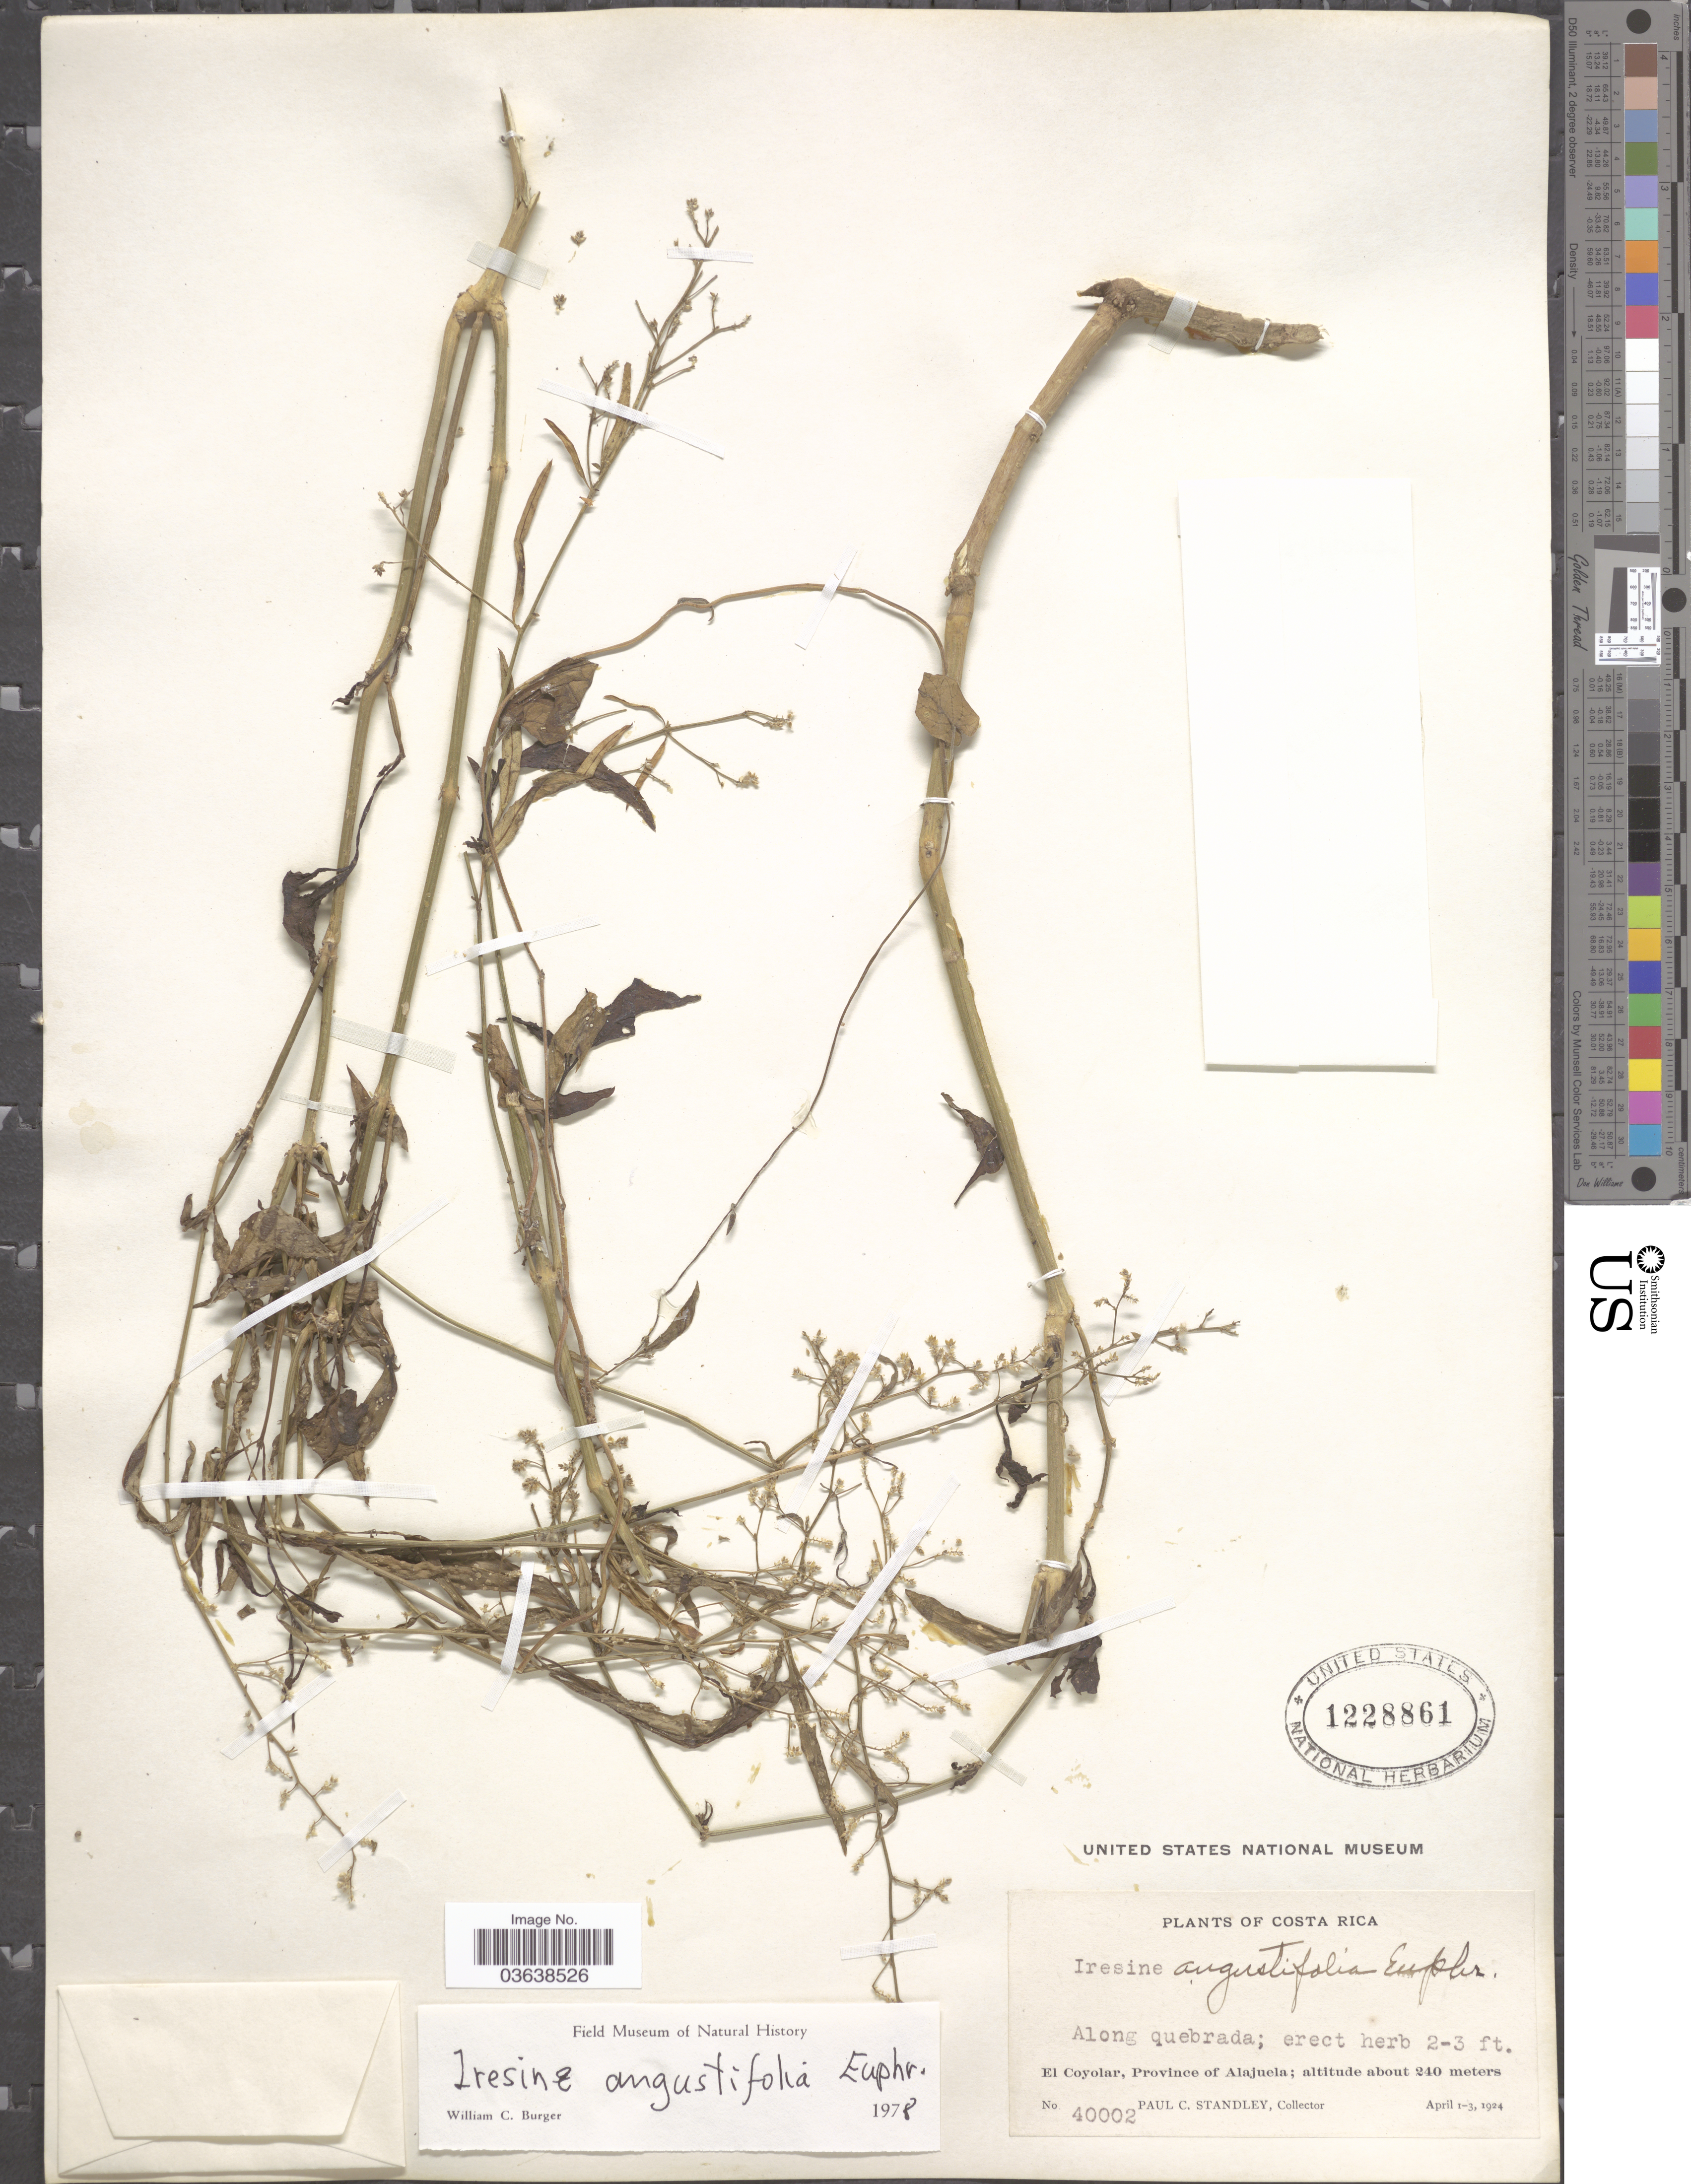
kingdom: Plantae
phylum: Tracheophyta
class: Magnoliopsida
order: Caryophyllales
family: Amaranthaceae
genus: Iresine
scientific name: Iresine angustifolia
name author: Euphrasén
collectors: P. C. Standley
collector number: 40002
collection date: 1924-04-01/1924-04-03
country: Costa Rica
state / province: Alajuela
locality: Along quebrada. El Coyolar.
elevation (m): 240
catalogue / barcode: US 1228861